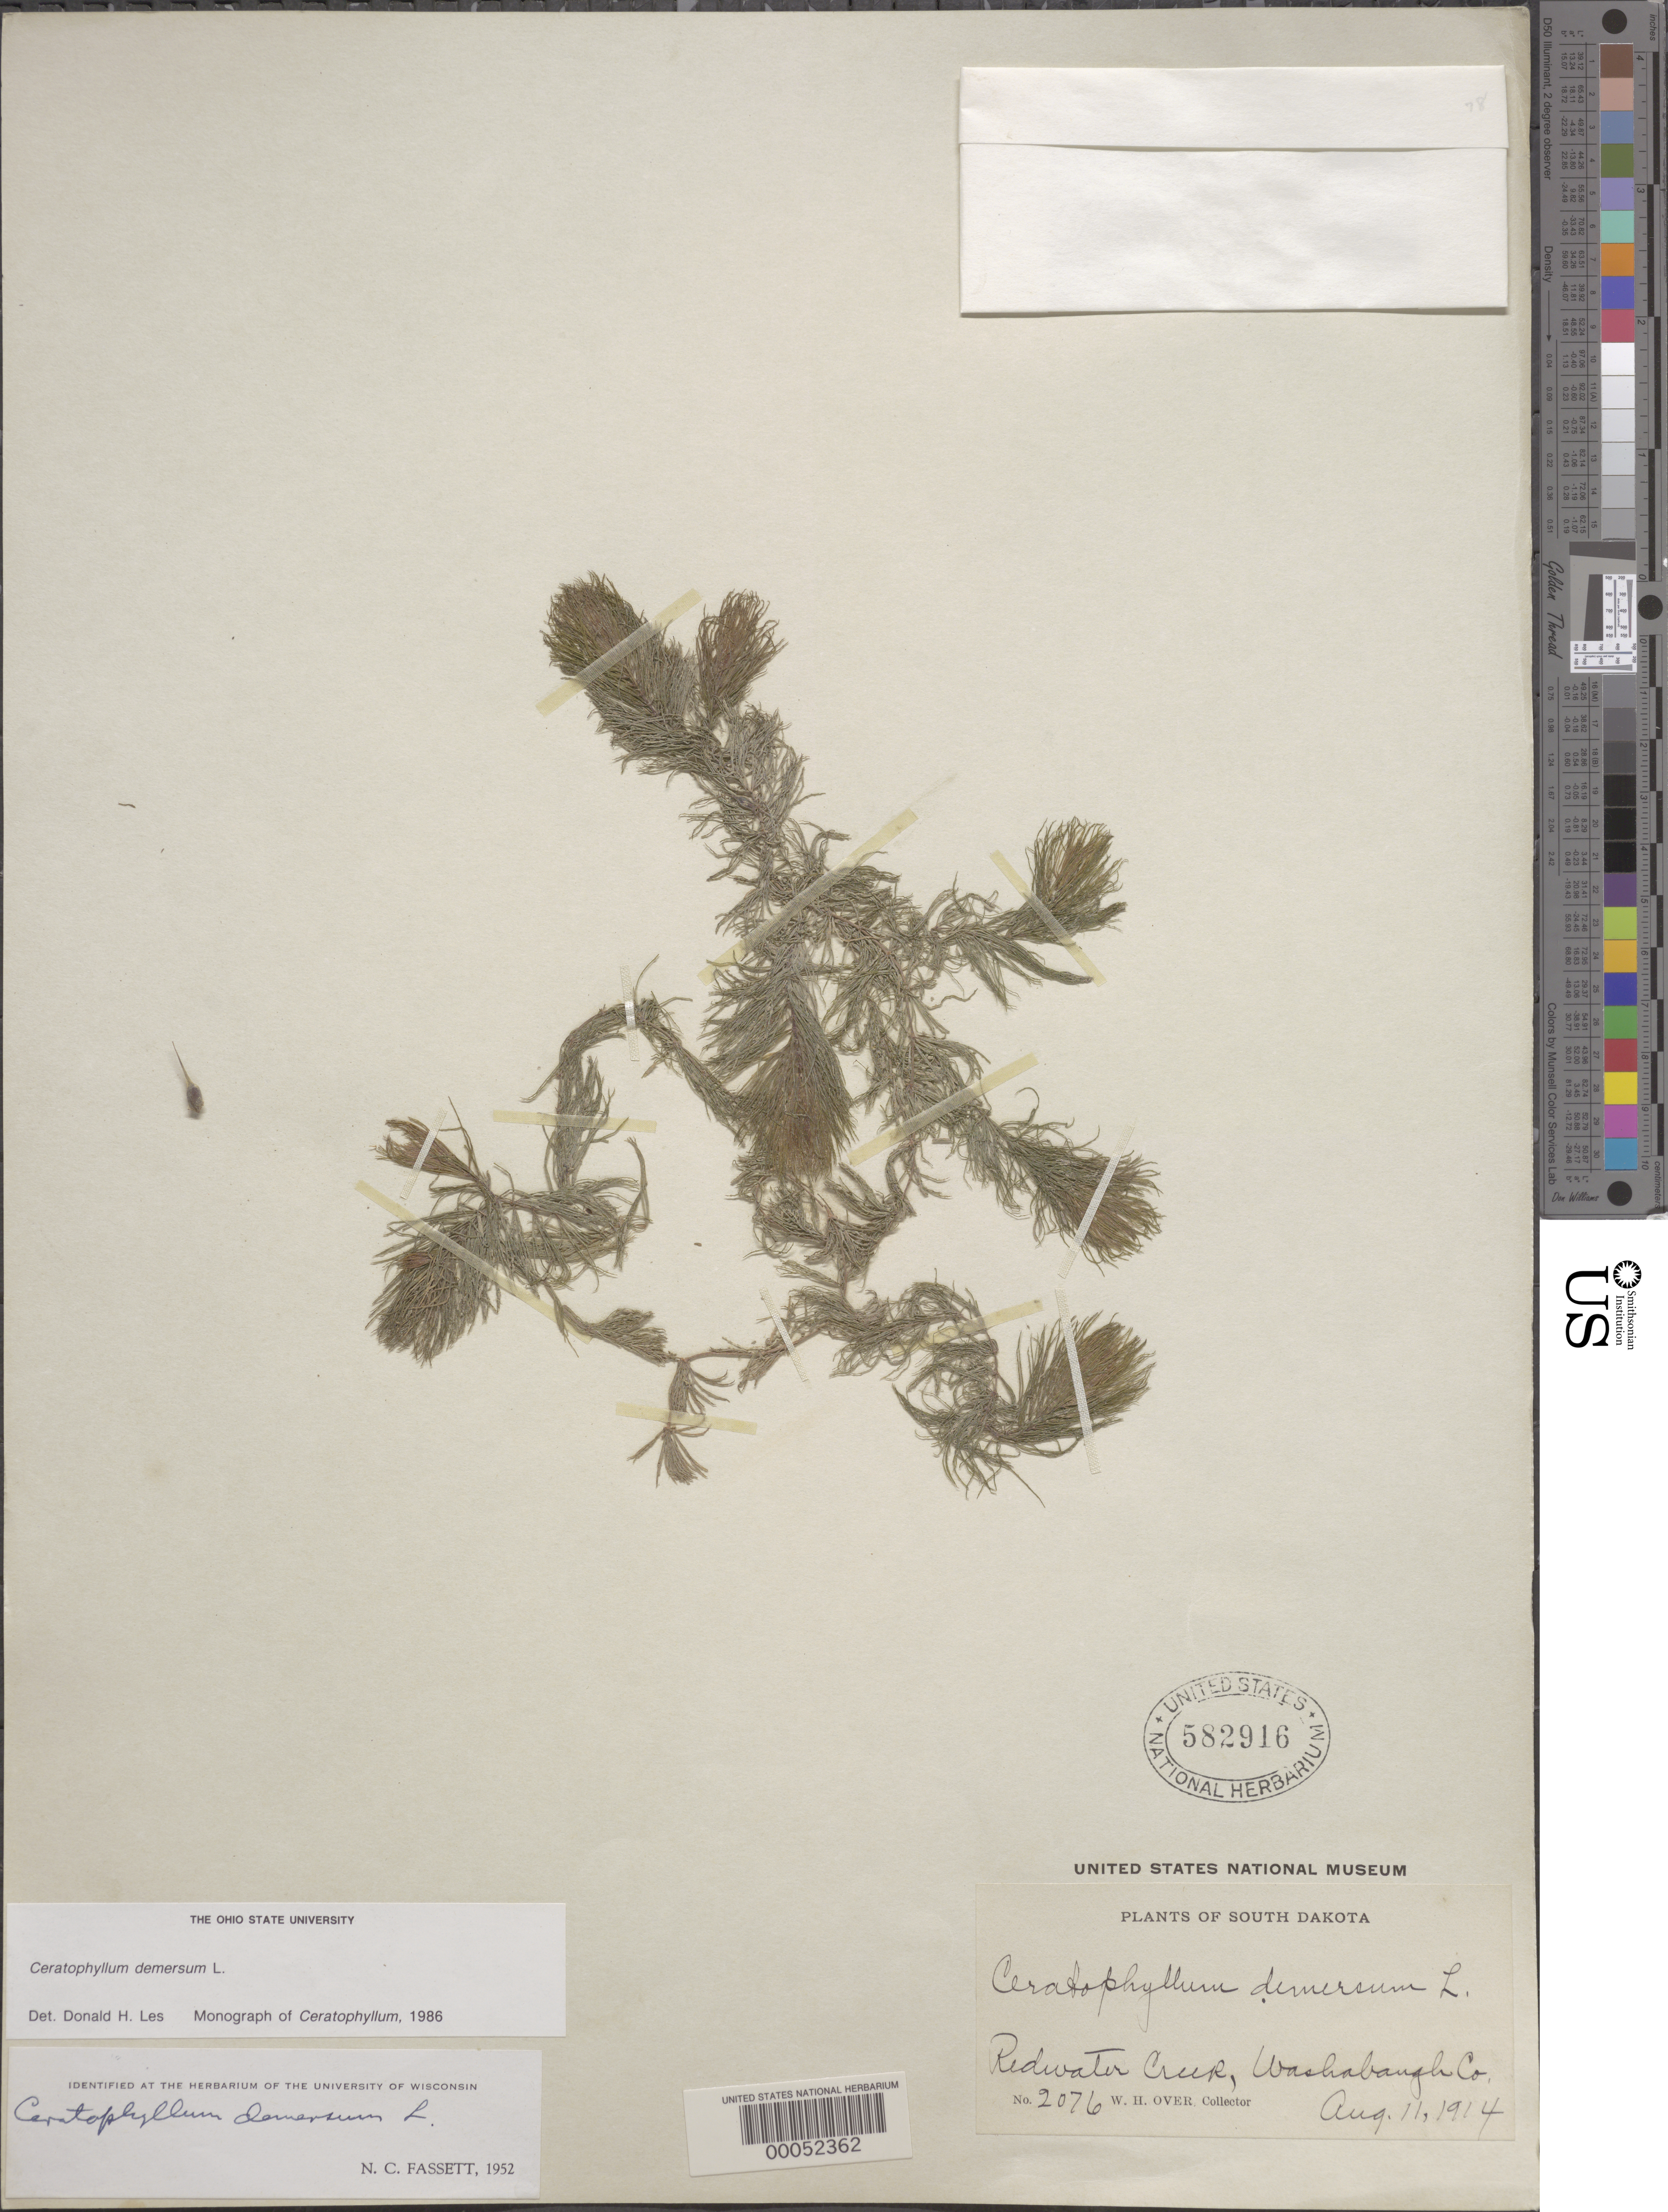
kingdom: Plantae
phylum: Tracheophyta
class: Magnoliopsida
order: Ceratophyllales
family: Ceratophyllaceae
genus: Ceratophyllum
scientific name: Ceratophyllum demersum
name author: L.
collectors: W. Over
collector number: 2076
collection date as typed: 11 Aug 1914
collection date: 1914-08-11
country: United States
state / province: South Dakota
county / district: Jackson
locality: Washabaugh county, redwater creek. [washabaugh county is now s part of jackson co.]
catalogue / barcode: US 582916